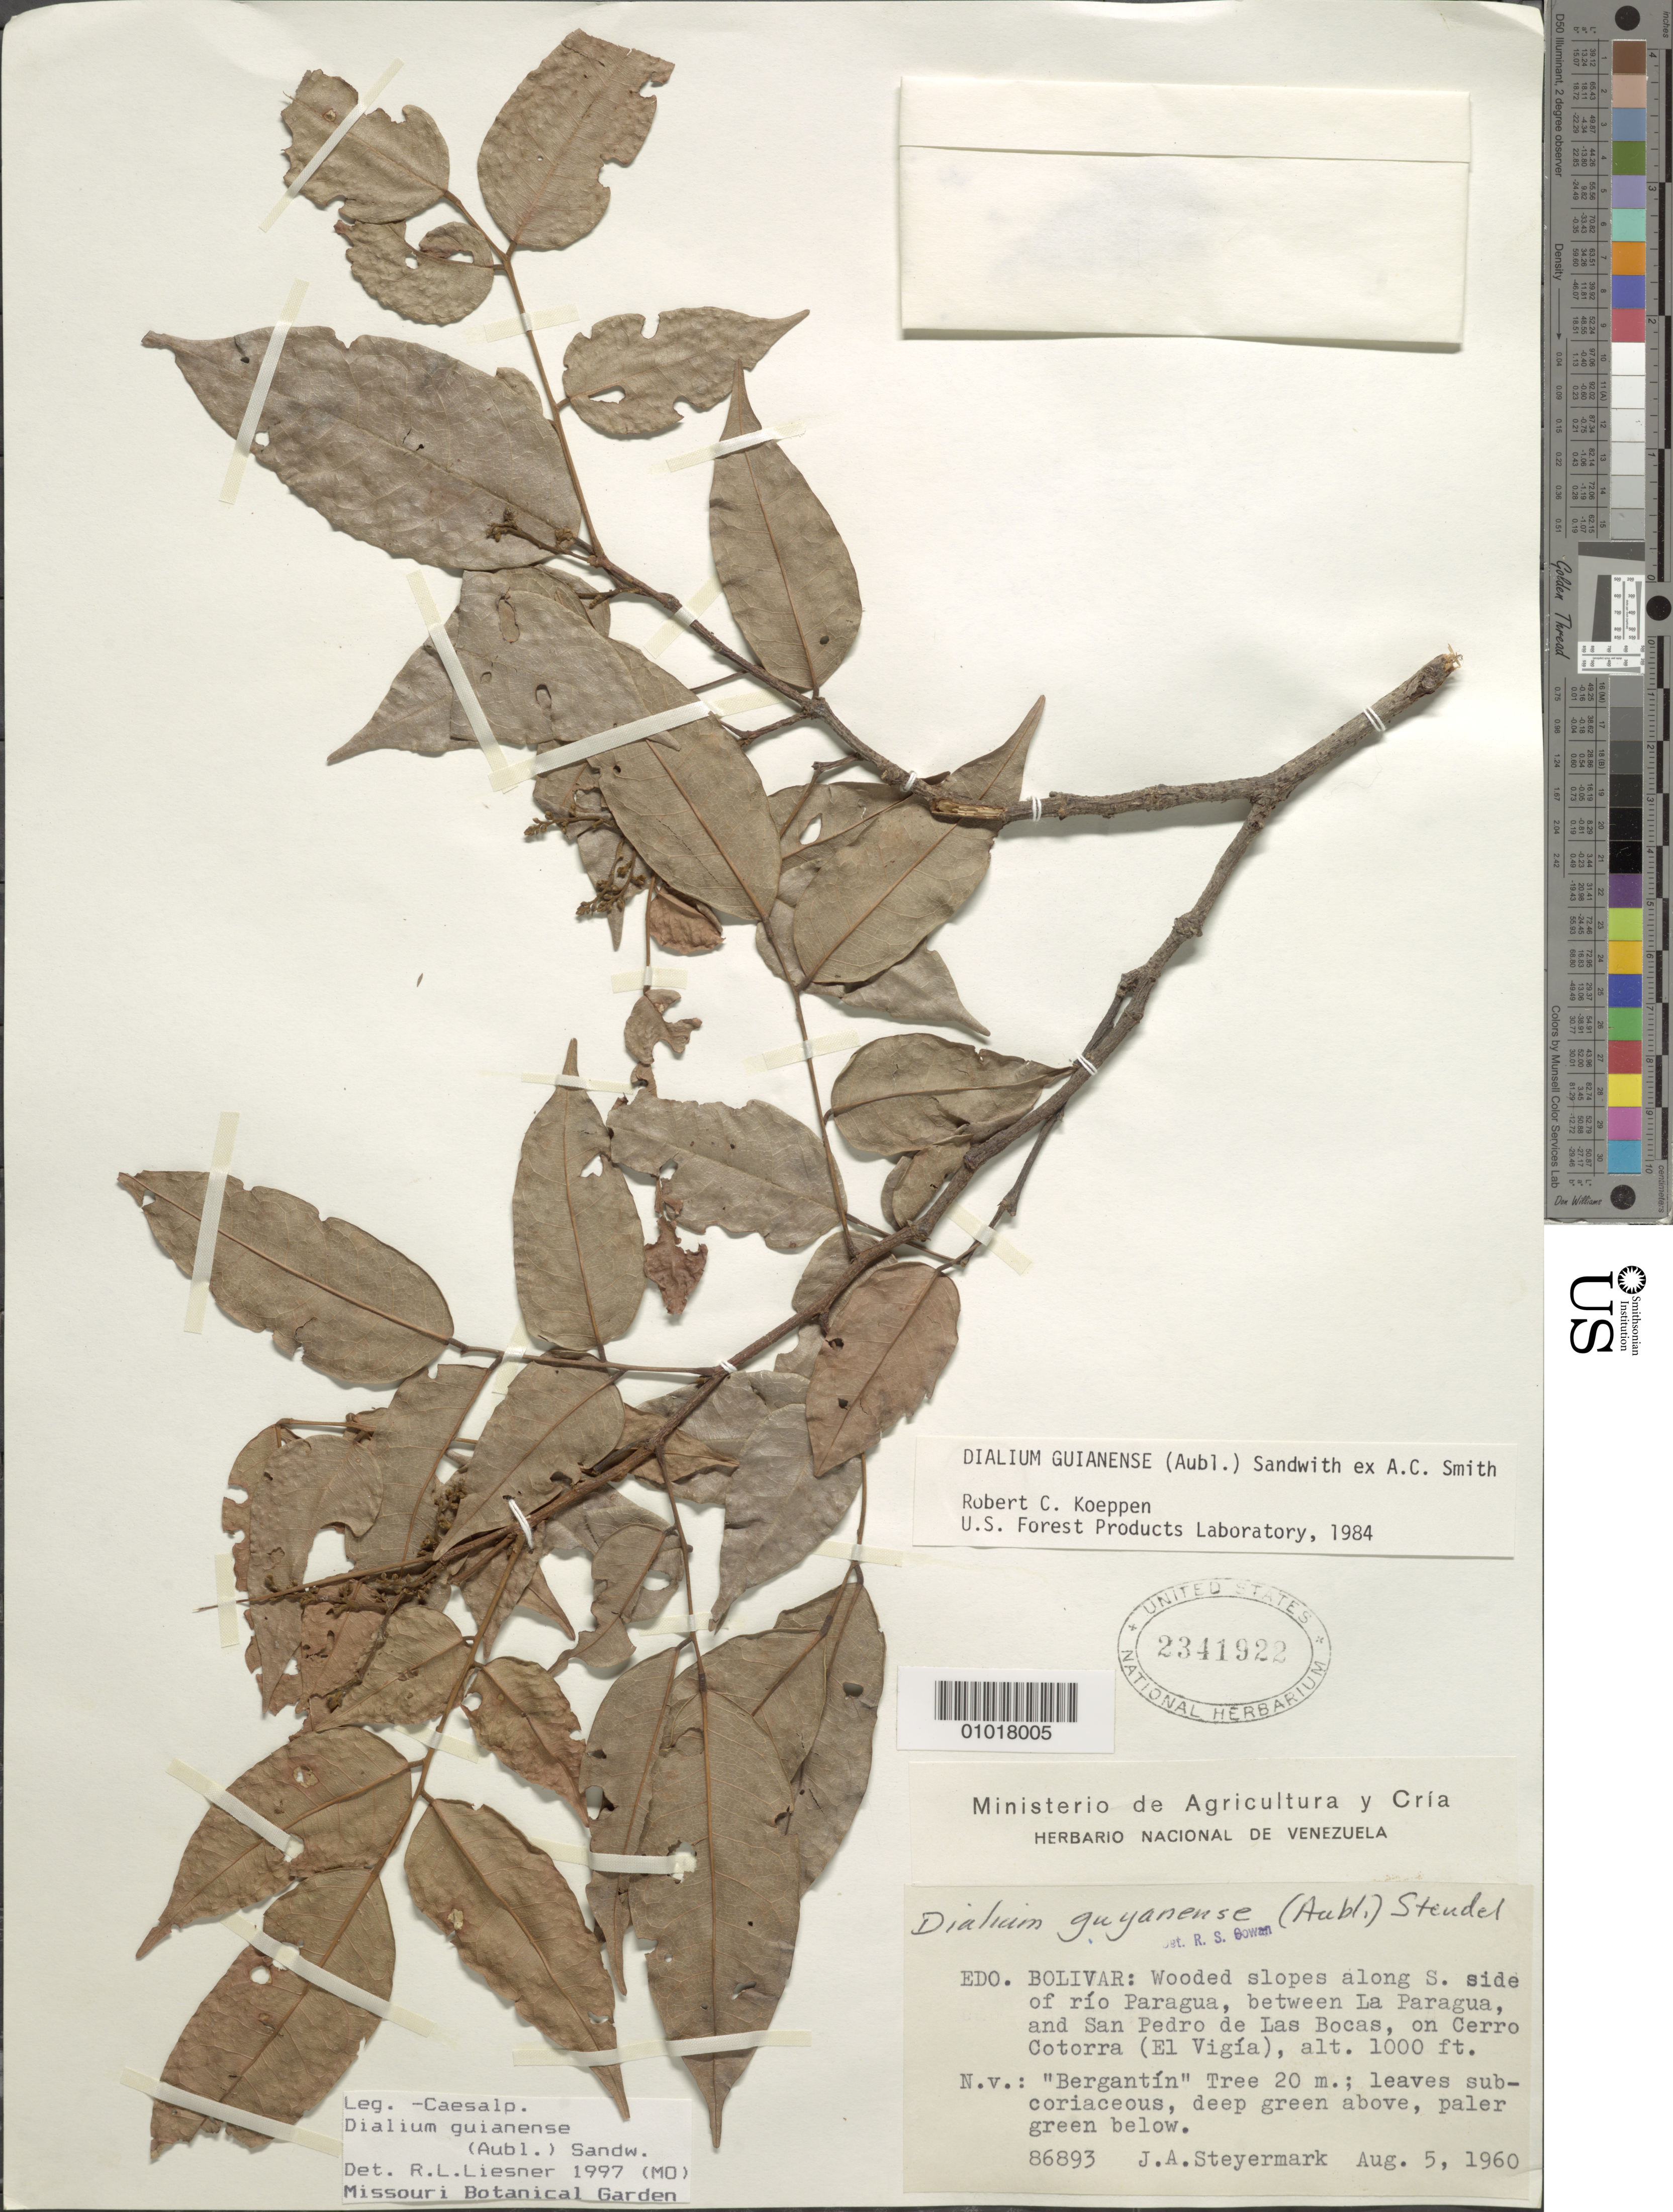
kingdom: Plantae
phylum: Tracheophyta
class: Magnoliopsida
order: Fabales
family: Fabaceae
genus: Dialium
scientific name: Dialium guianense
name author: (Aubl.) Sandwith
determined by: Liesner, R. L.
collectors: J. Steyermark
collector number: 86893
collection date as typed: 5-Aug-60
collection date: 1960-08-05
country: Venezuela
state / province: Bolívar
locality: Río Paragua, between La Paragua and San Pedro de Las Bocas, on Cerro Cotorra (El Vigía)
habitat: Wooded slopes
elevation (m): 305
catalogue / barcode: US 2341922